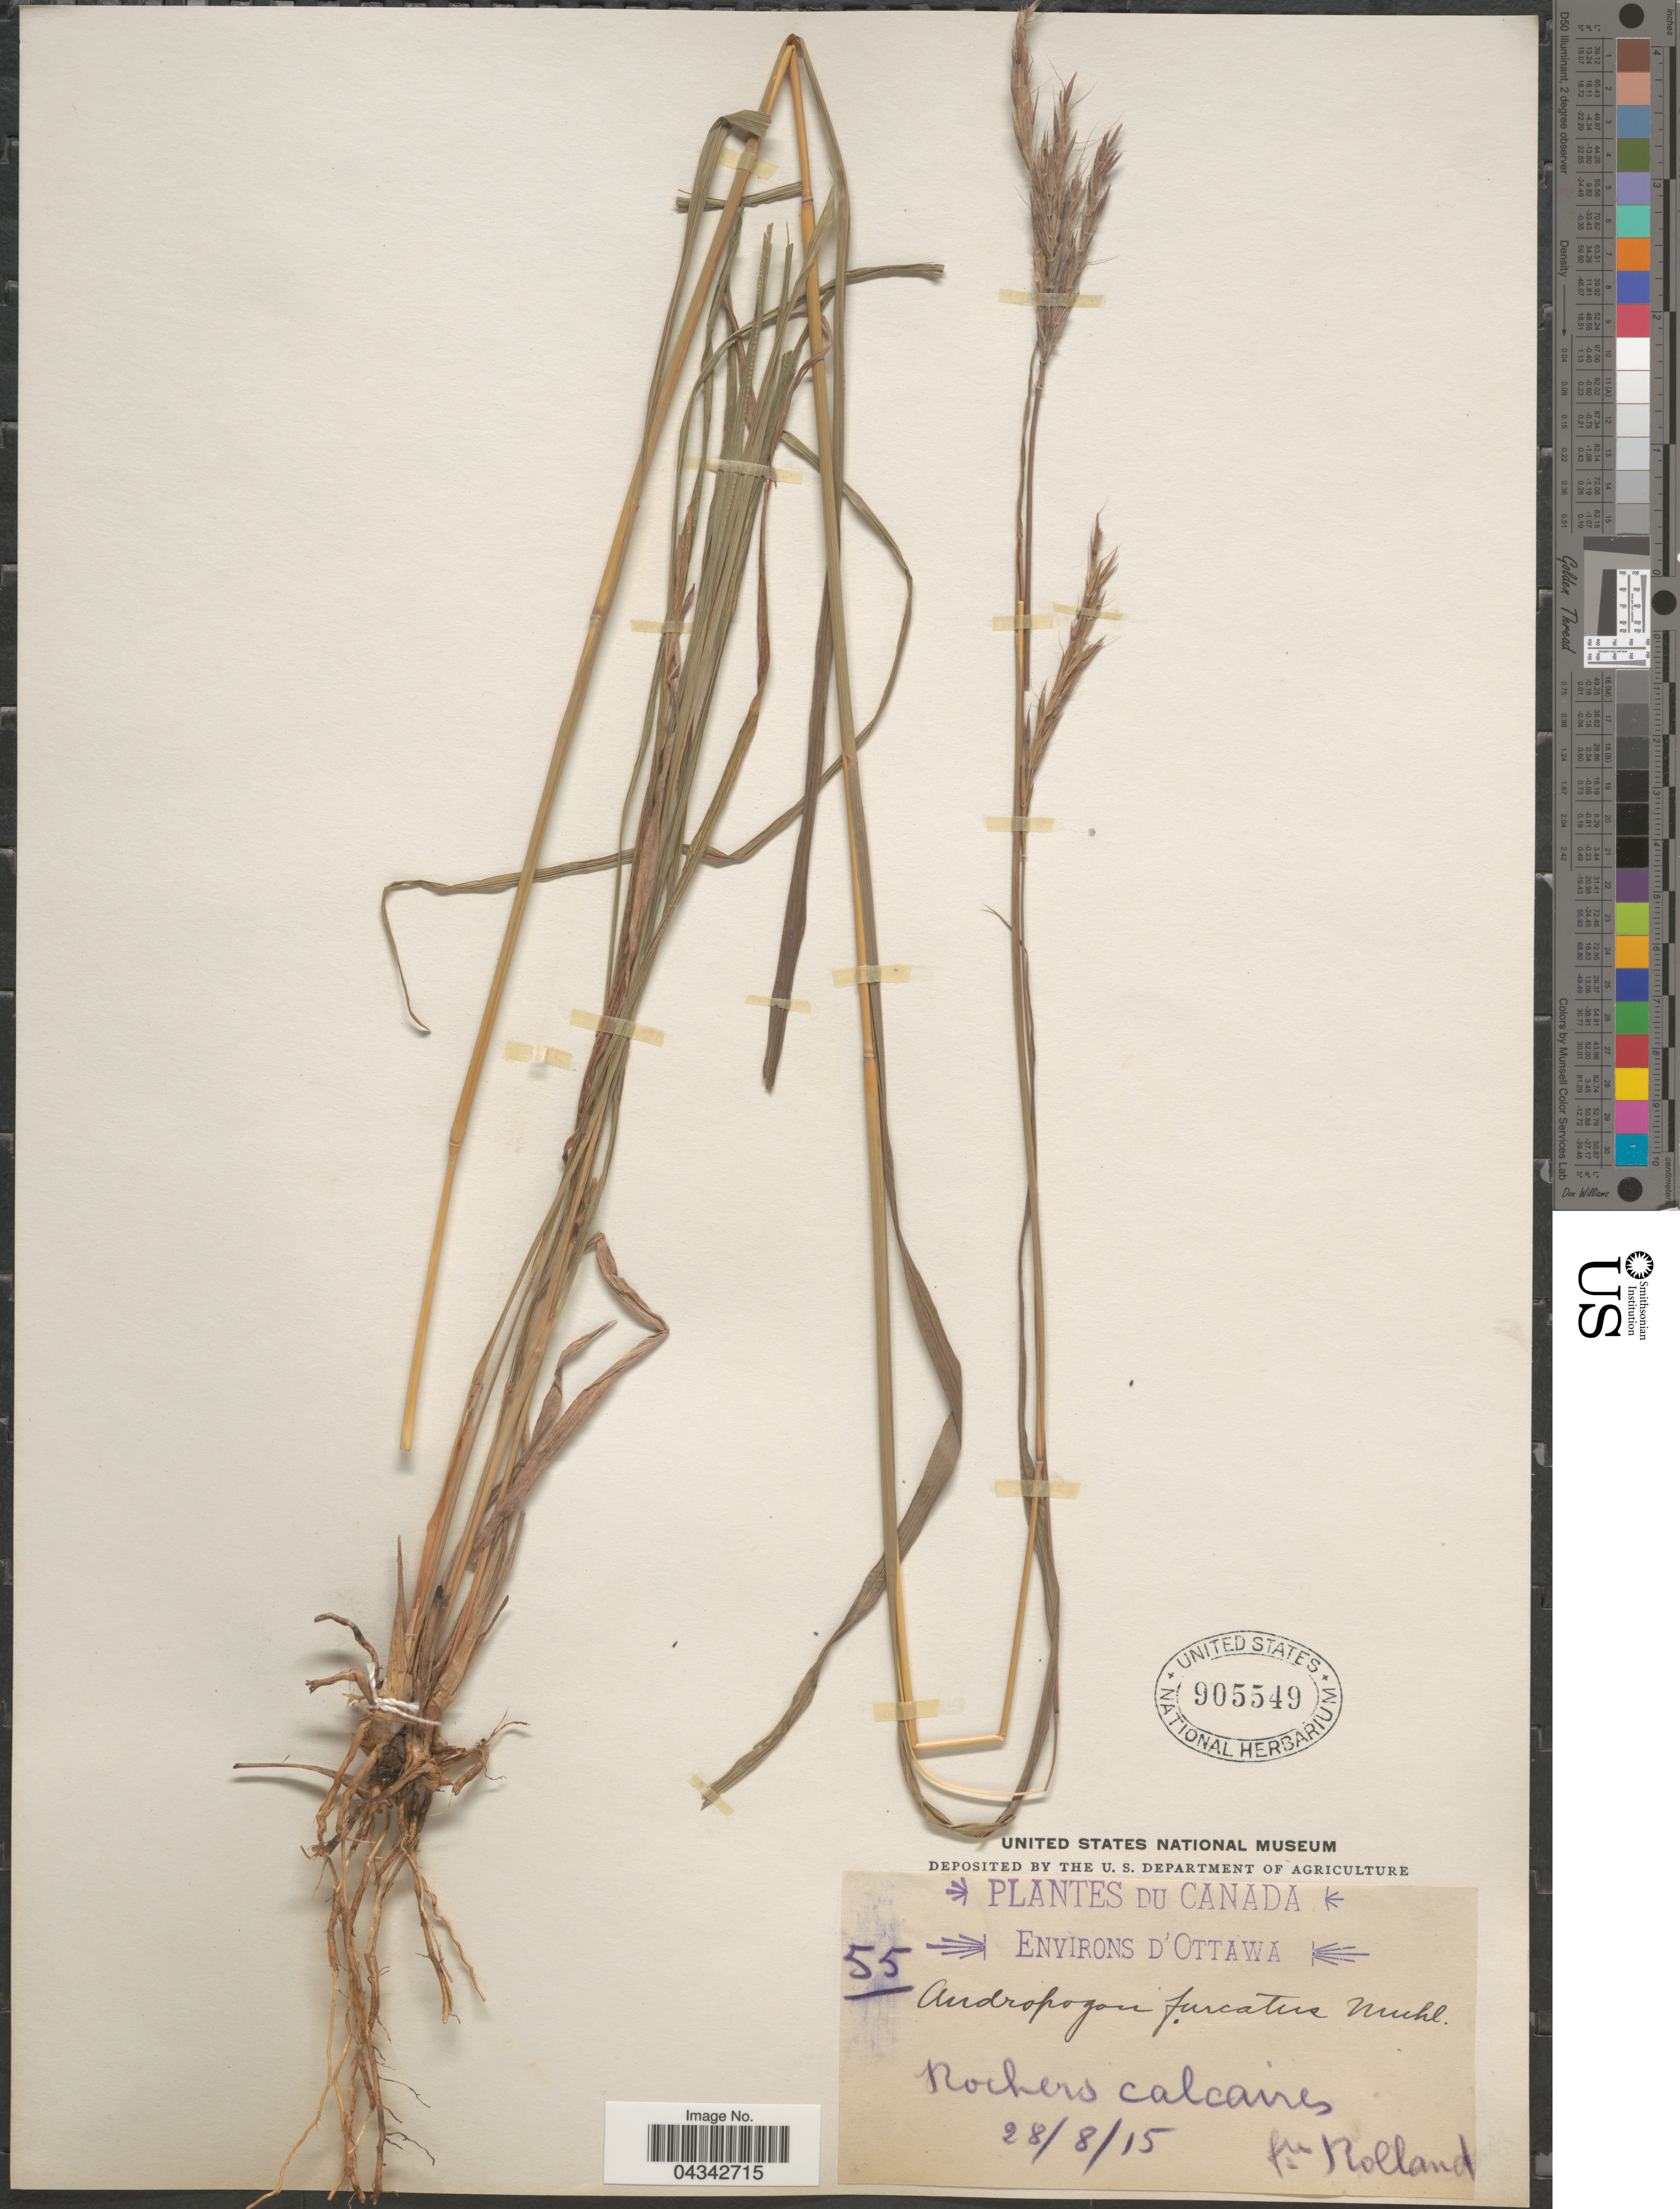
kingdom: Plantae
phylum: Tracheophyta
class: Liliopsida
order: Poales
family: Poaceae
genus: Andropogon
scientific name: Andropogon gerardii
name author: Vitman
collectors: B. Rolland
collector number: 55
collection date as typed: Transcribed d/m/y: 28/8/15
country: Canada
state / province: Ontario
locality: Environs d'Ottawa.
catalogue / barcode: US 905549